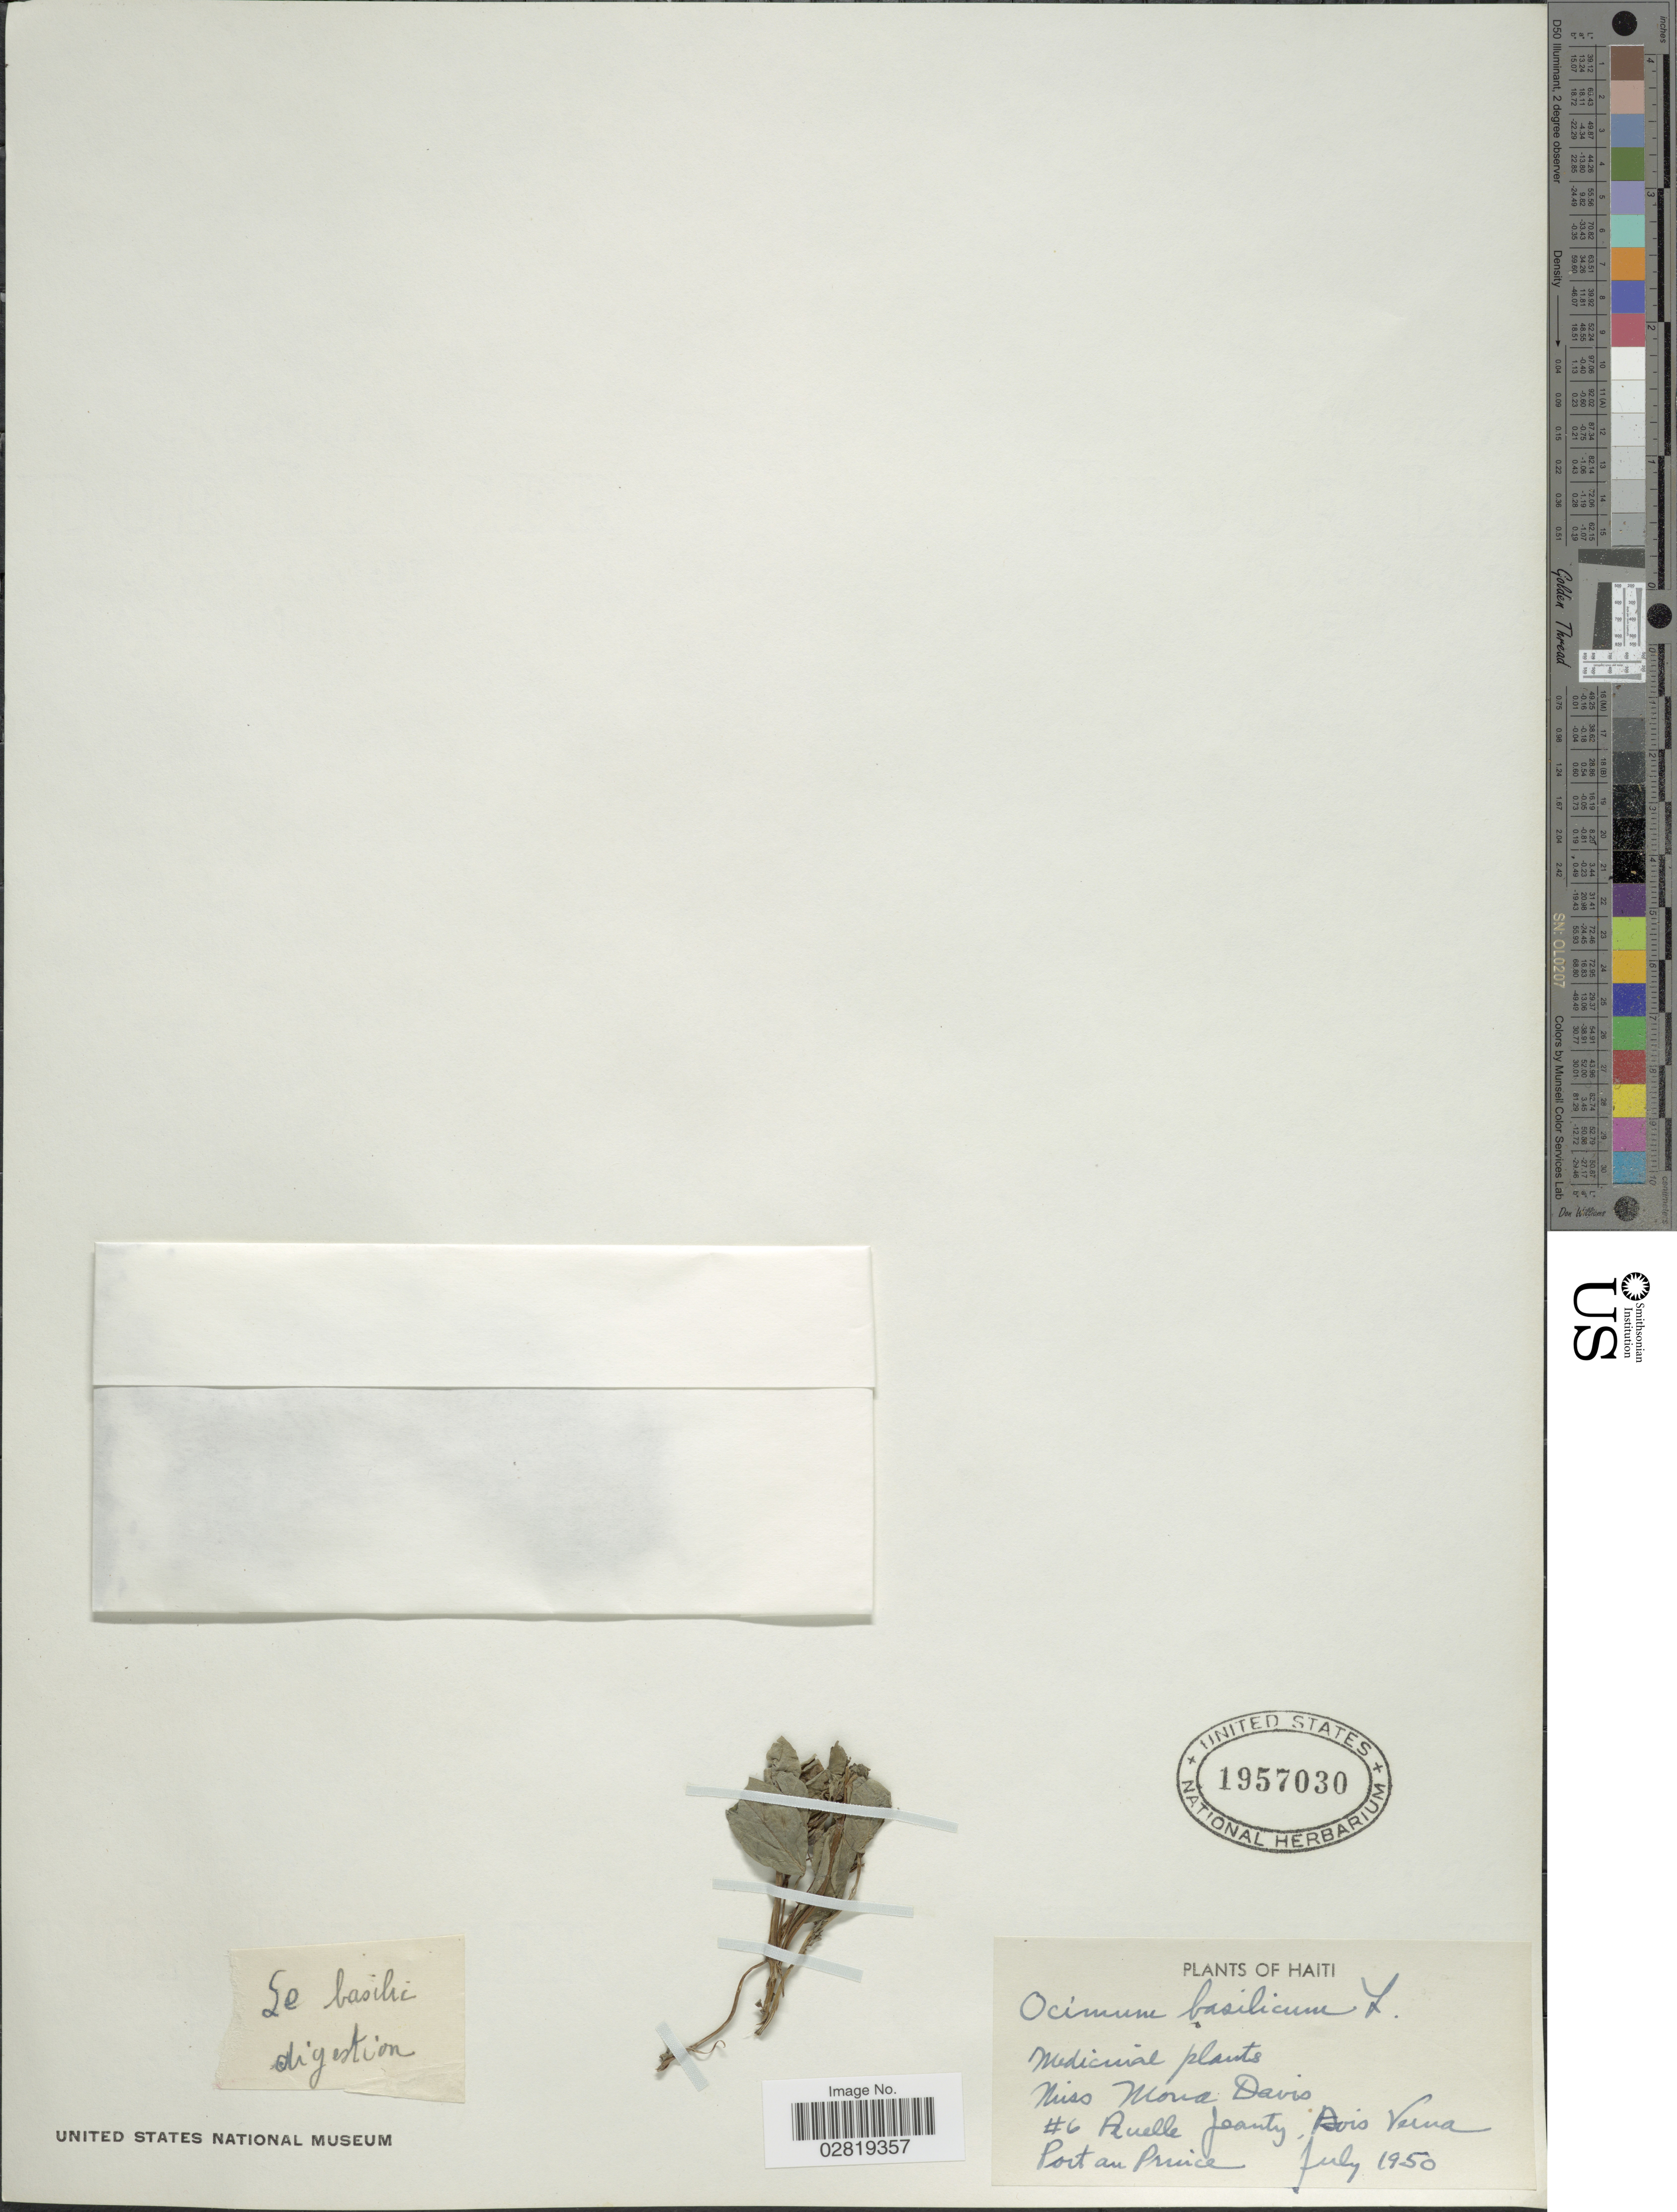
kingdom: Plantae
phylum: Tracheophyta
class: Magnoliopsida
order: Lamiales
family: Lamiaceae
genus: Ocimum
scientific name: Ocimum basilicum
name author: L.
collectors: M. Davis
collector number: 6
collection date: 1950-07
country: Haiti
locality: Ruelle Jeanty, Bois Verna, Port au Prince.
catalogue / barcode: US 1957030